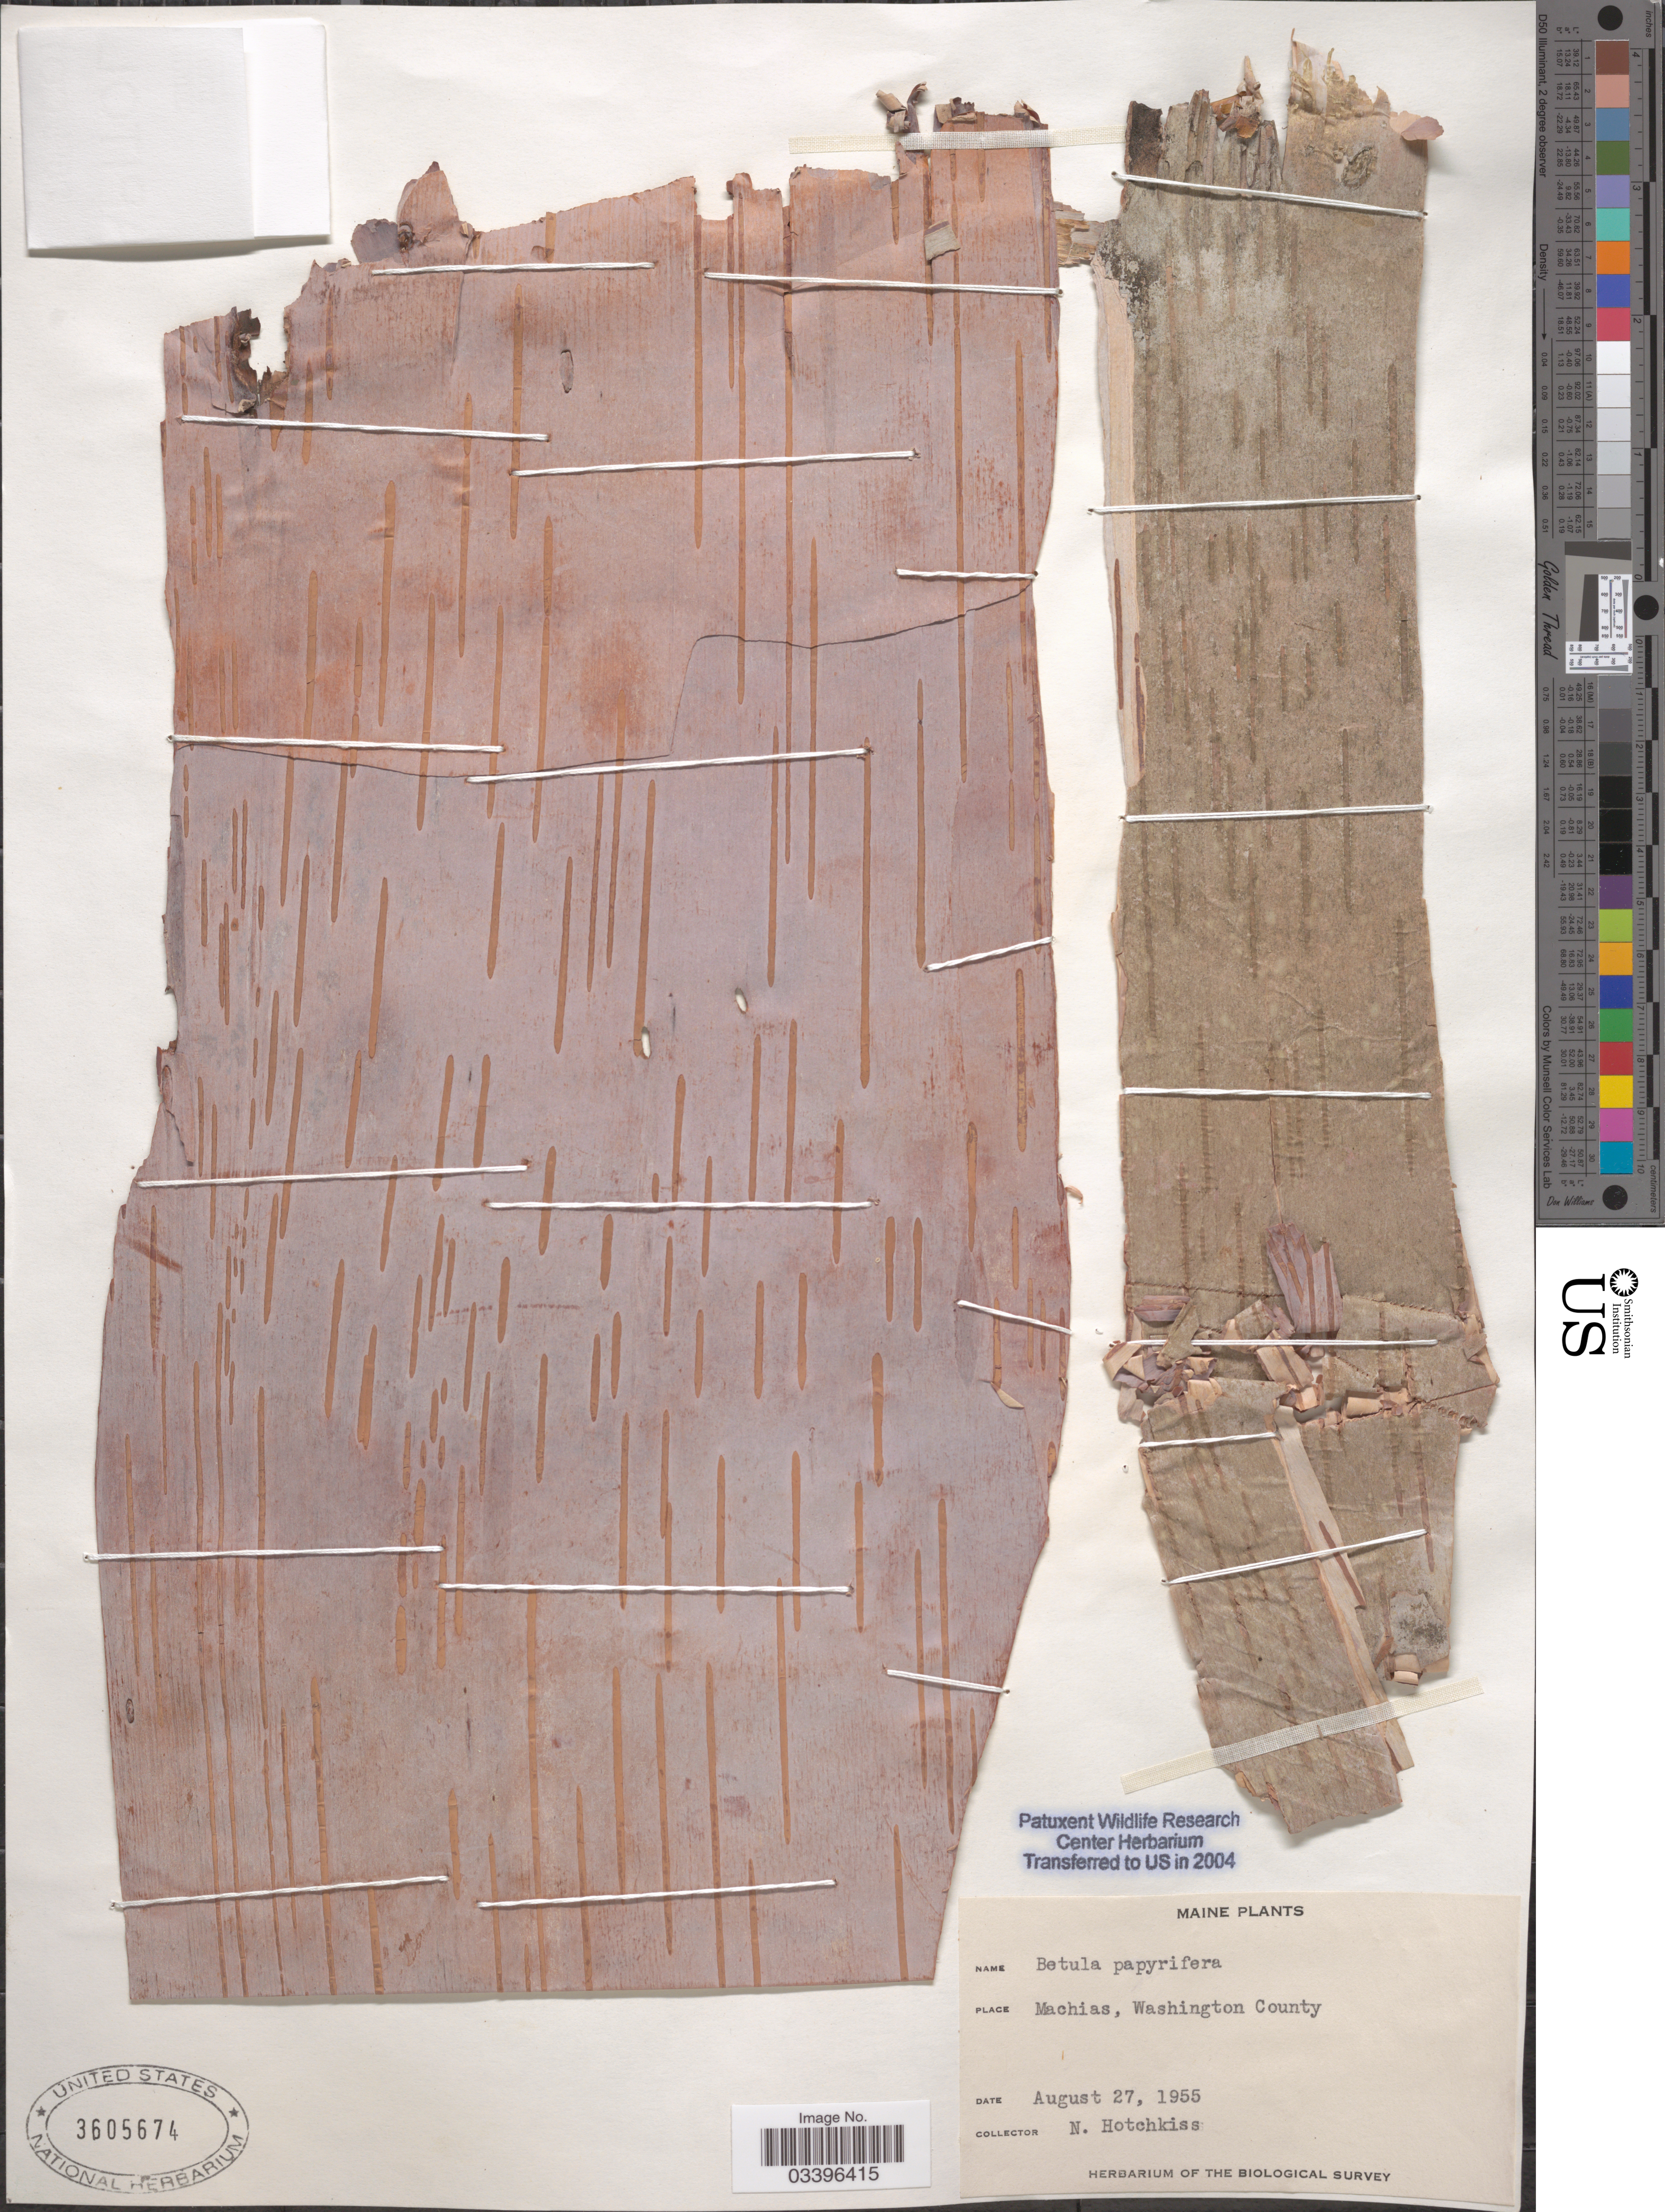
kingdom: Plantae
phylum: Tracheophyta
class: Magnoliopsida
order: Fagales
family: Betulaceae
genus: Betula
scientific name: Betula papyrifera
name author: Marshall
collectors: N. Hotchkiss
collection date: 1955-08-27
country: United States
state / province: Maine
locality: Machias, Washington County.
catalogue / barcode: US 3605674